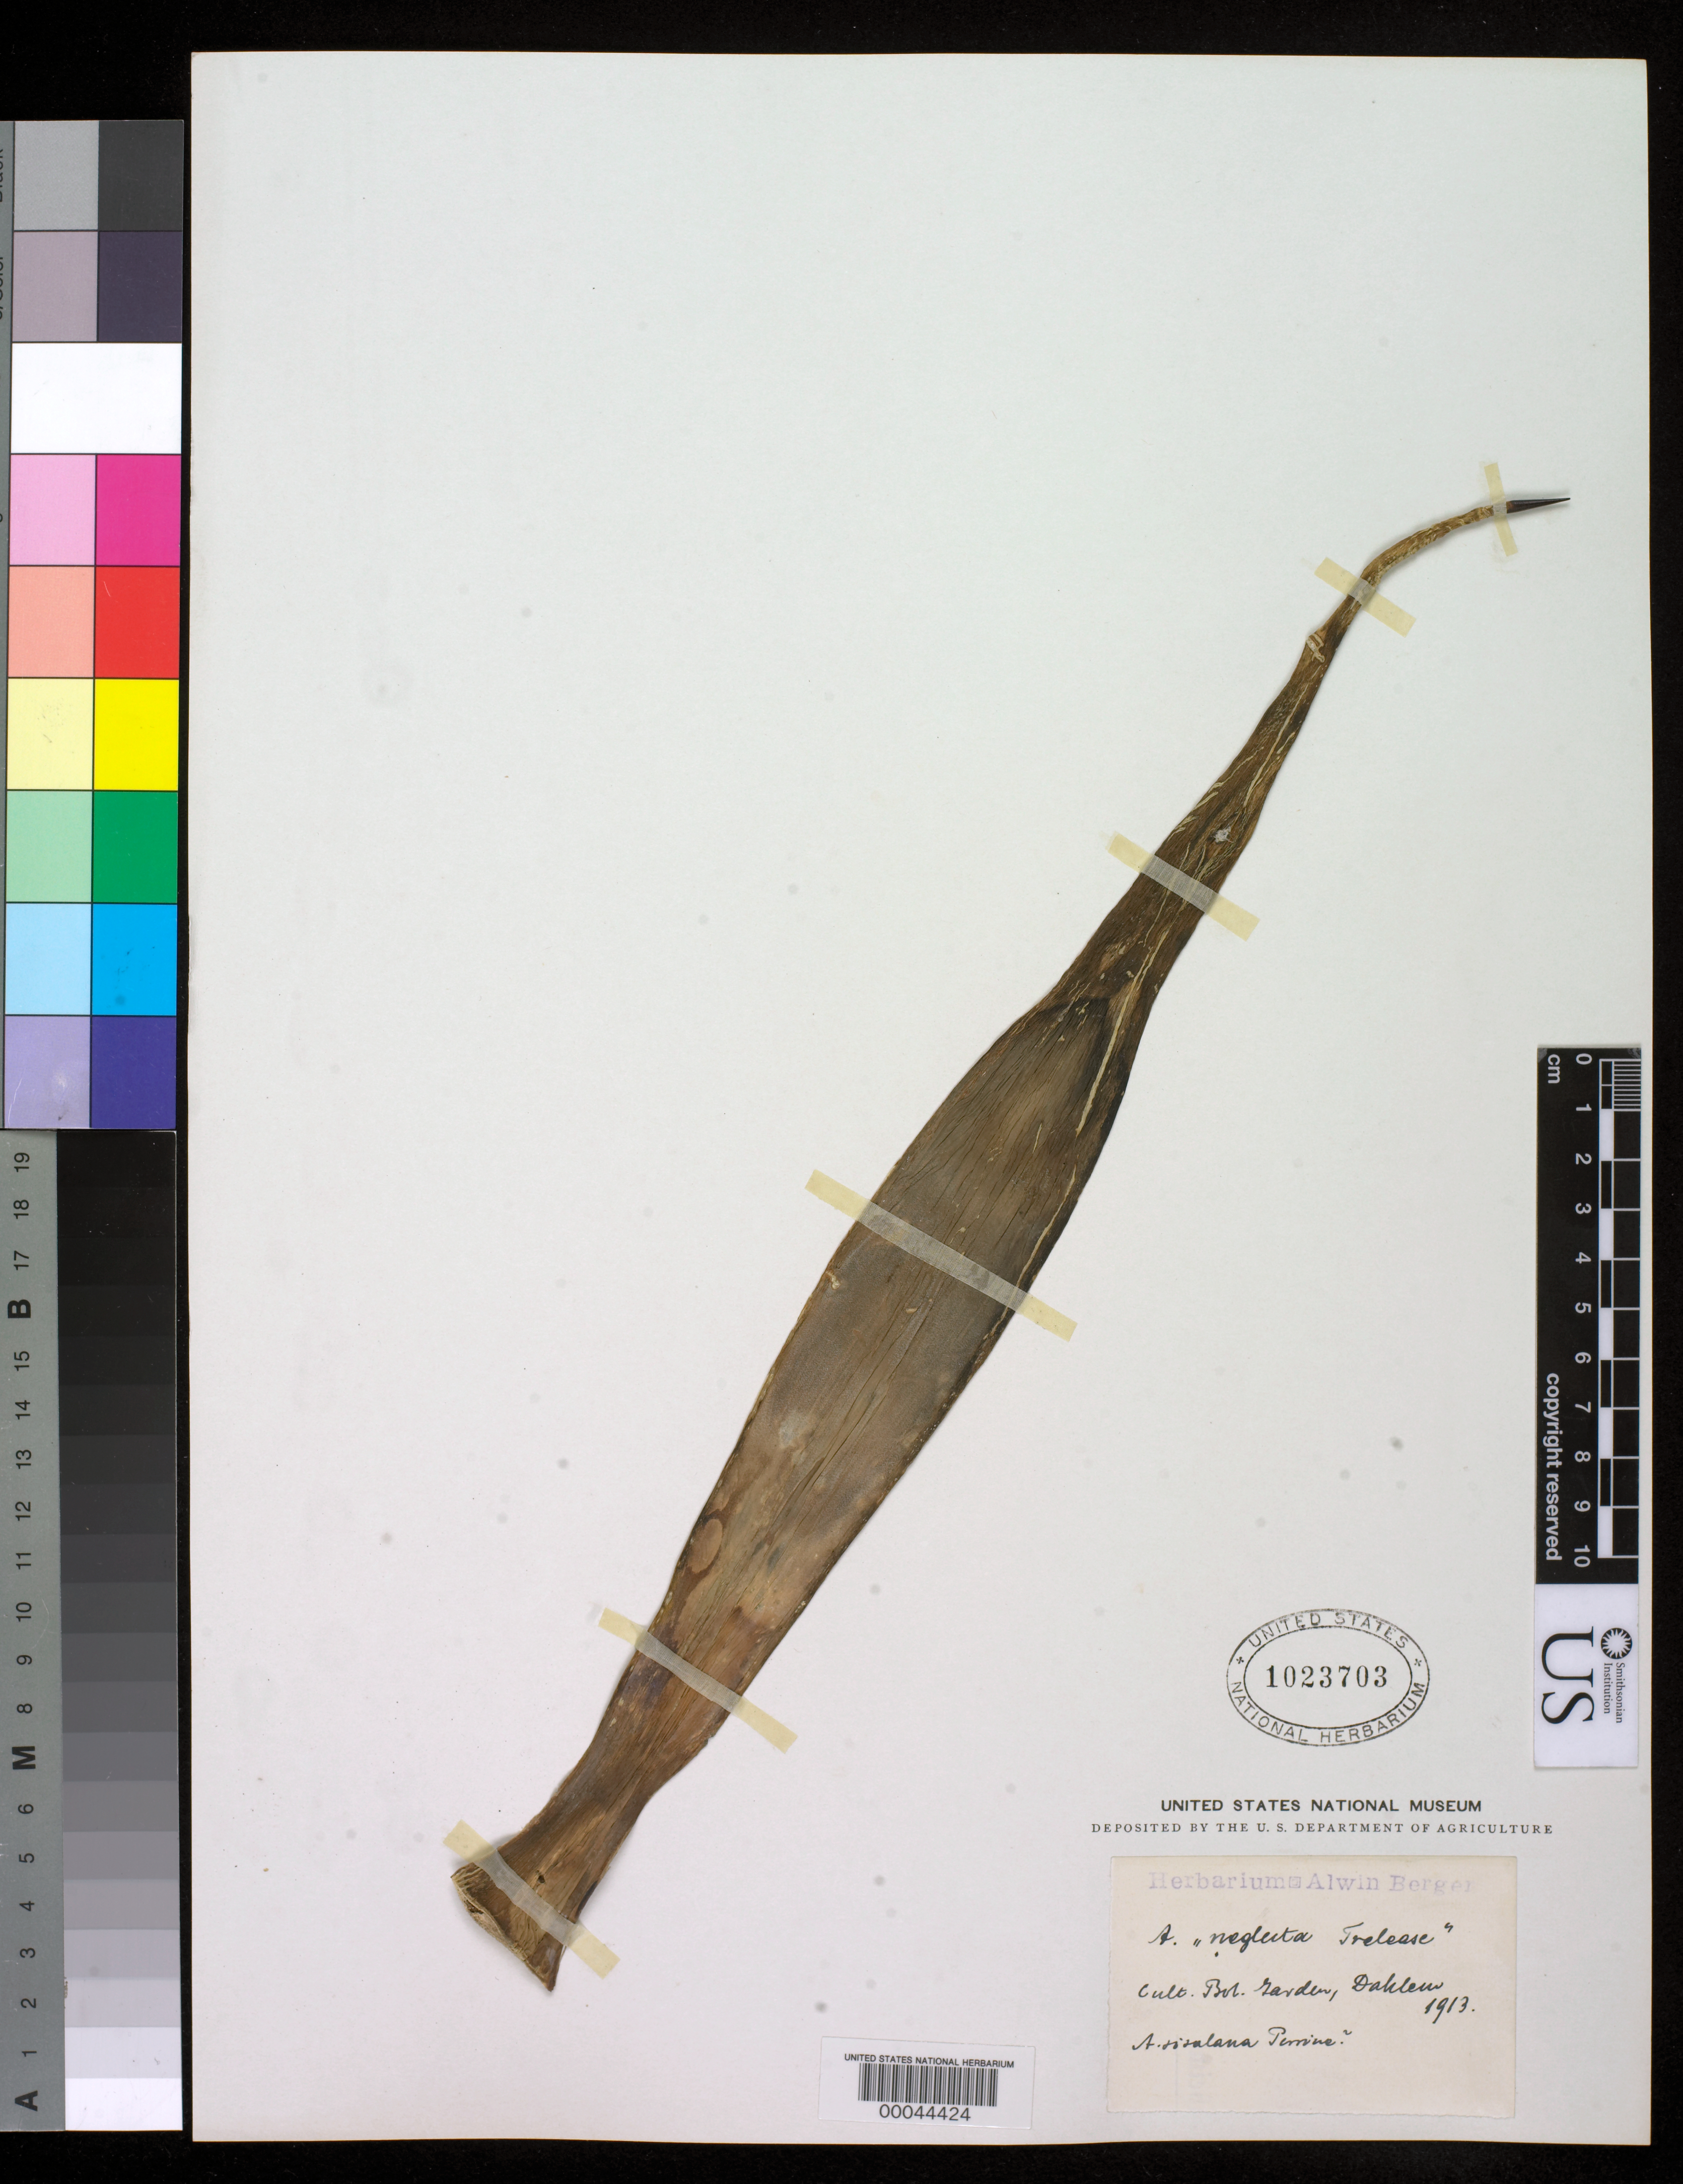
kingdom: Plantae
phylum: Tracheophyta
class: Liliopsida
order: Asparagales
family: Asparagaceae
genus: Agave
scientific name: Agave neglecta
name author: J. Small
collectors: ex herb. A. Berger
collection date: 1909-06-02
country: Mexico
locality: Cultivated at La Mortola, Italy.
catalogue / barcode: US 1023703